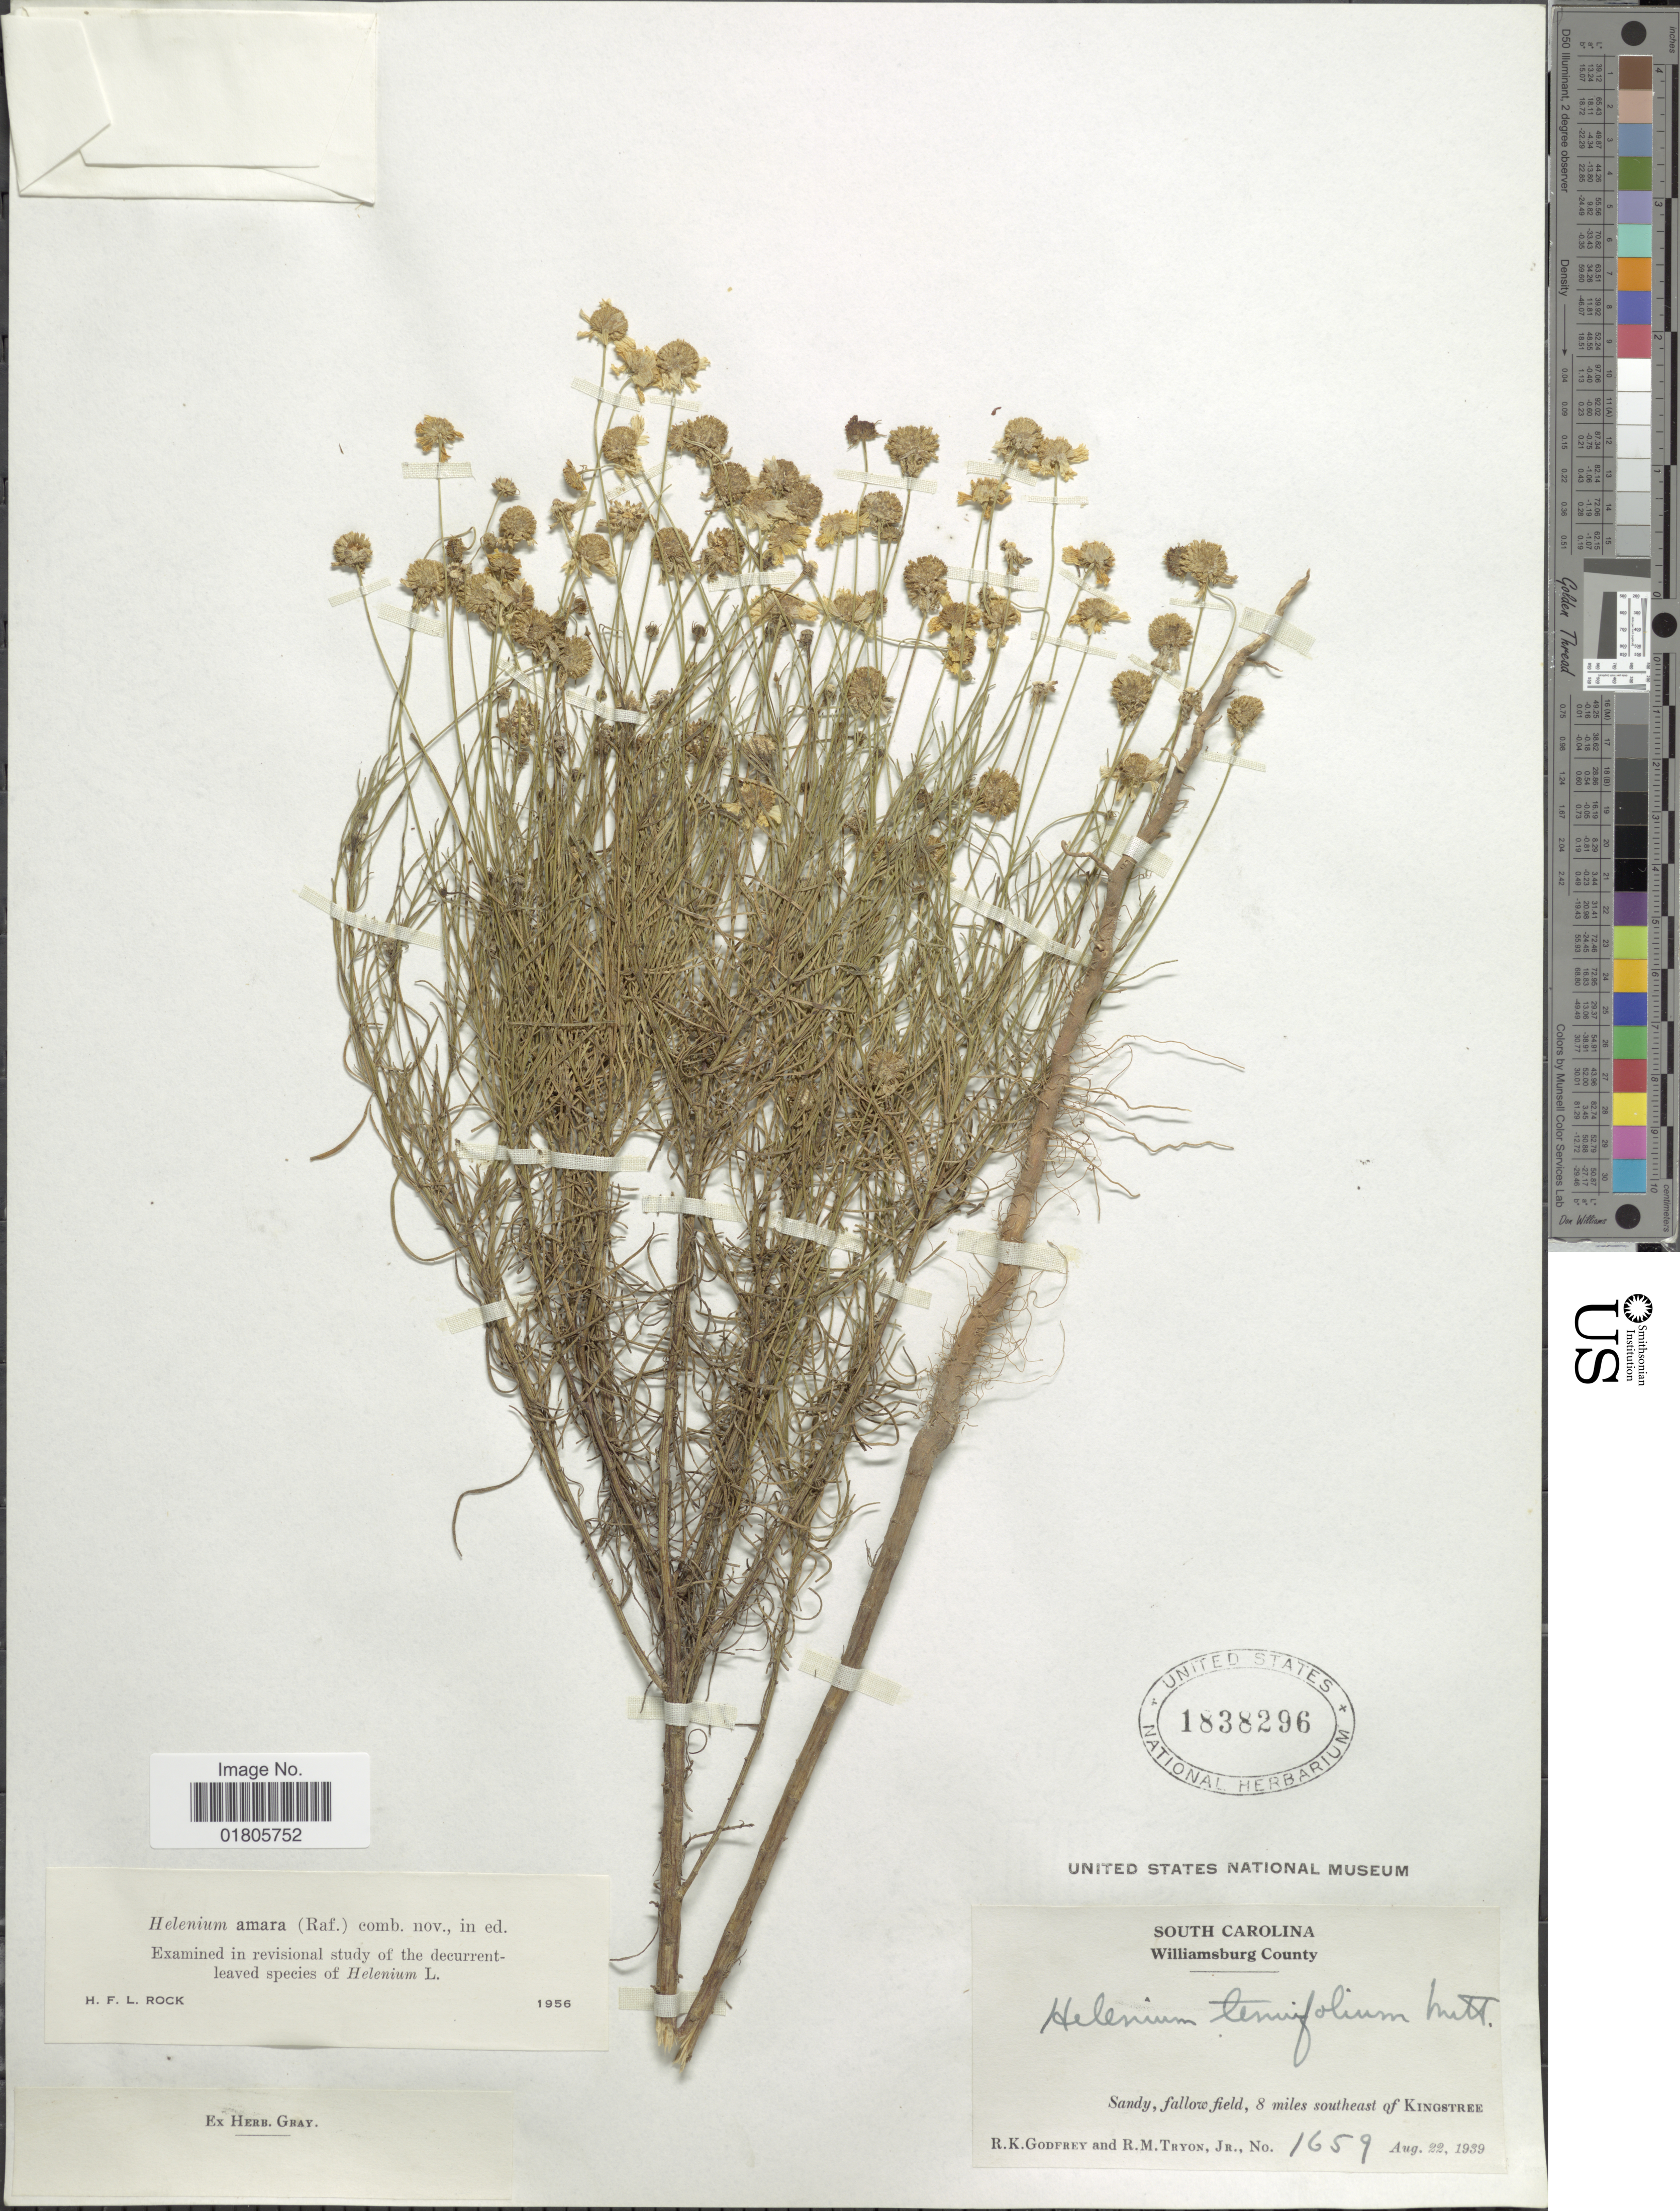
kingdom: Plantae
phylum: Tracheophyta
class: Magnoliopsida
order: Asterales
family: Asteraceae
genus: Helenium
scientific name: Helenium amarum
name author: (Raf.) H. Rock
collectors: R. K. Godfrey & R. M. Tryon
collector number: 1659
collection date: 1939-08-22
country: United States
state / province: South Carolina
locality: Williamsburg County, 8 miles southeast of Kingstree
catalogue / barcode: US 1838296